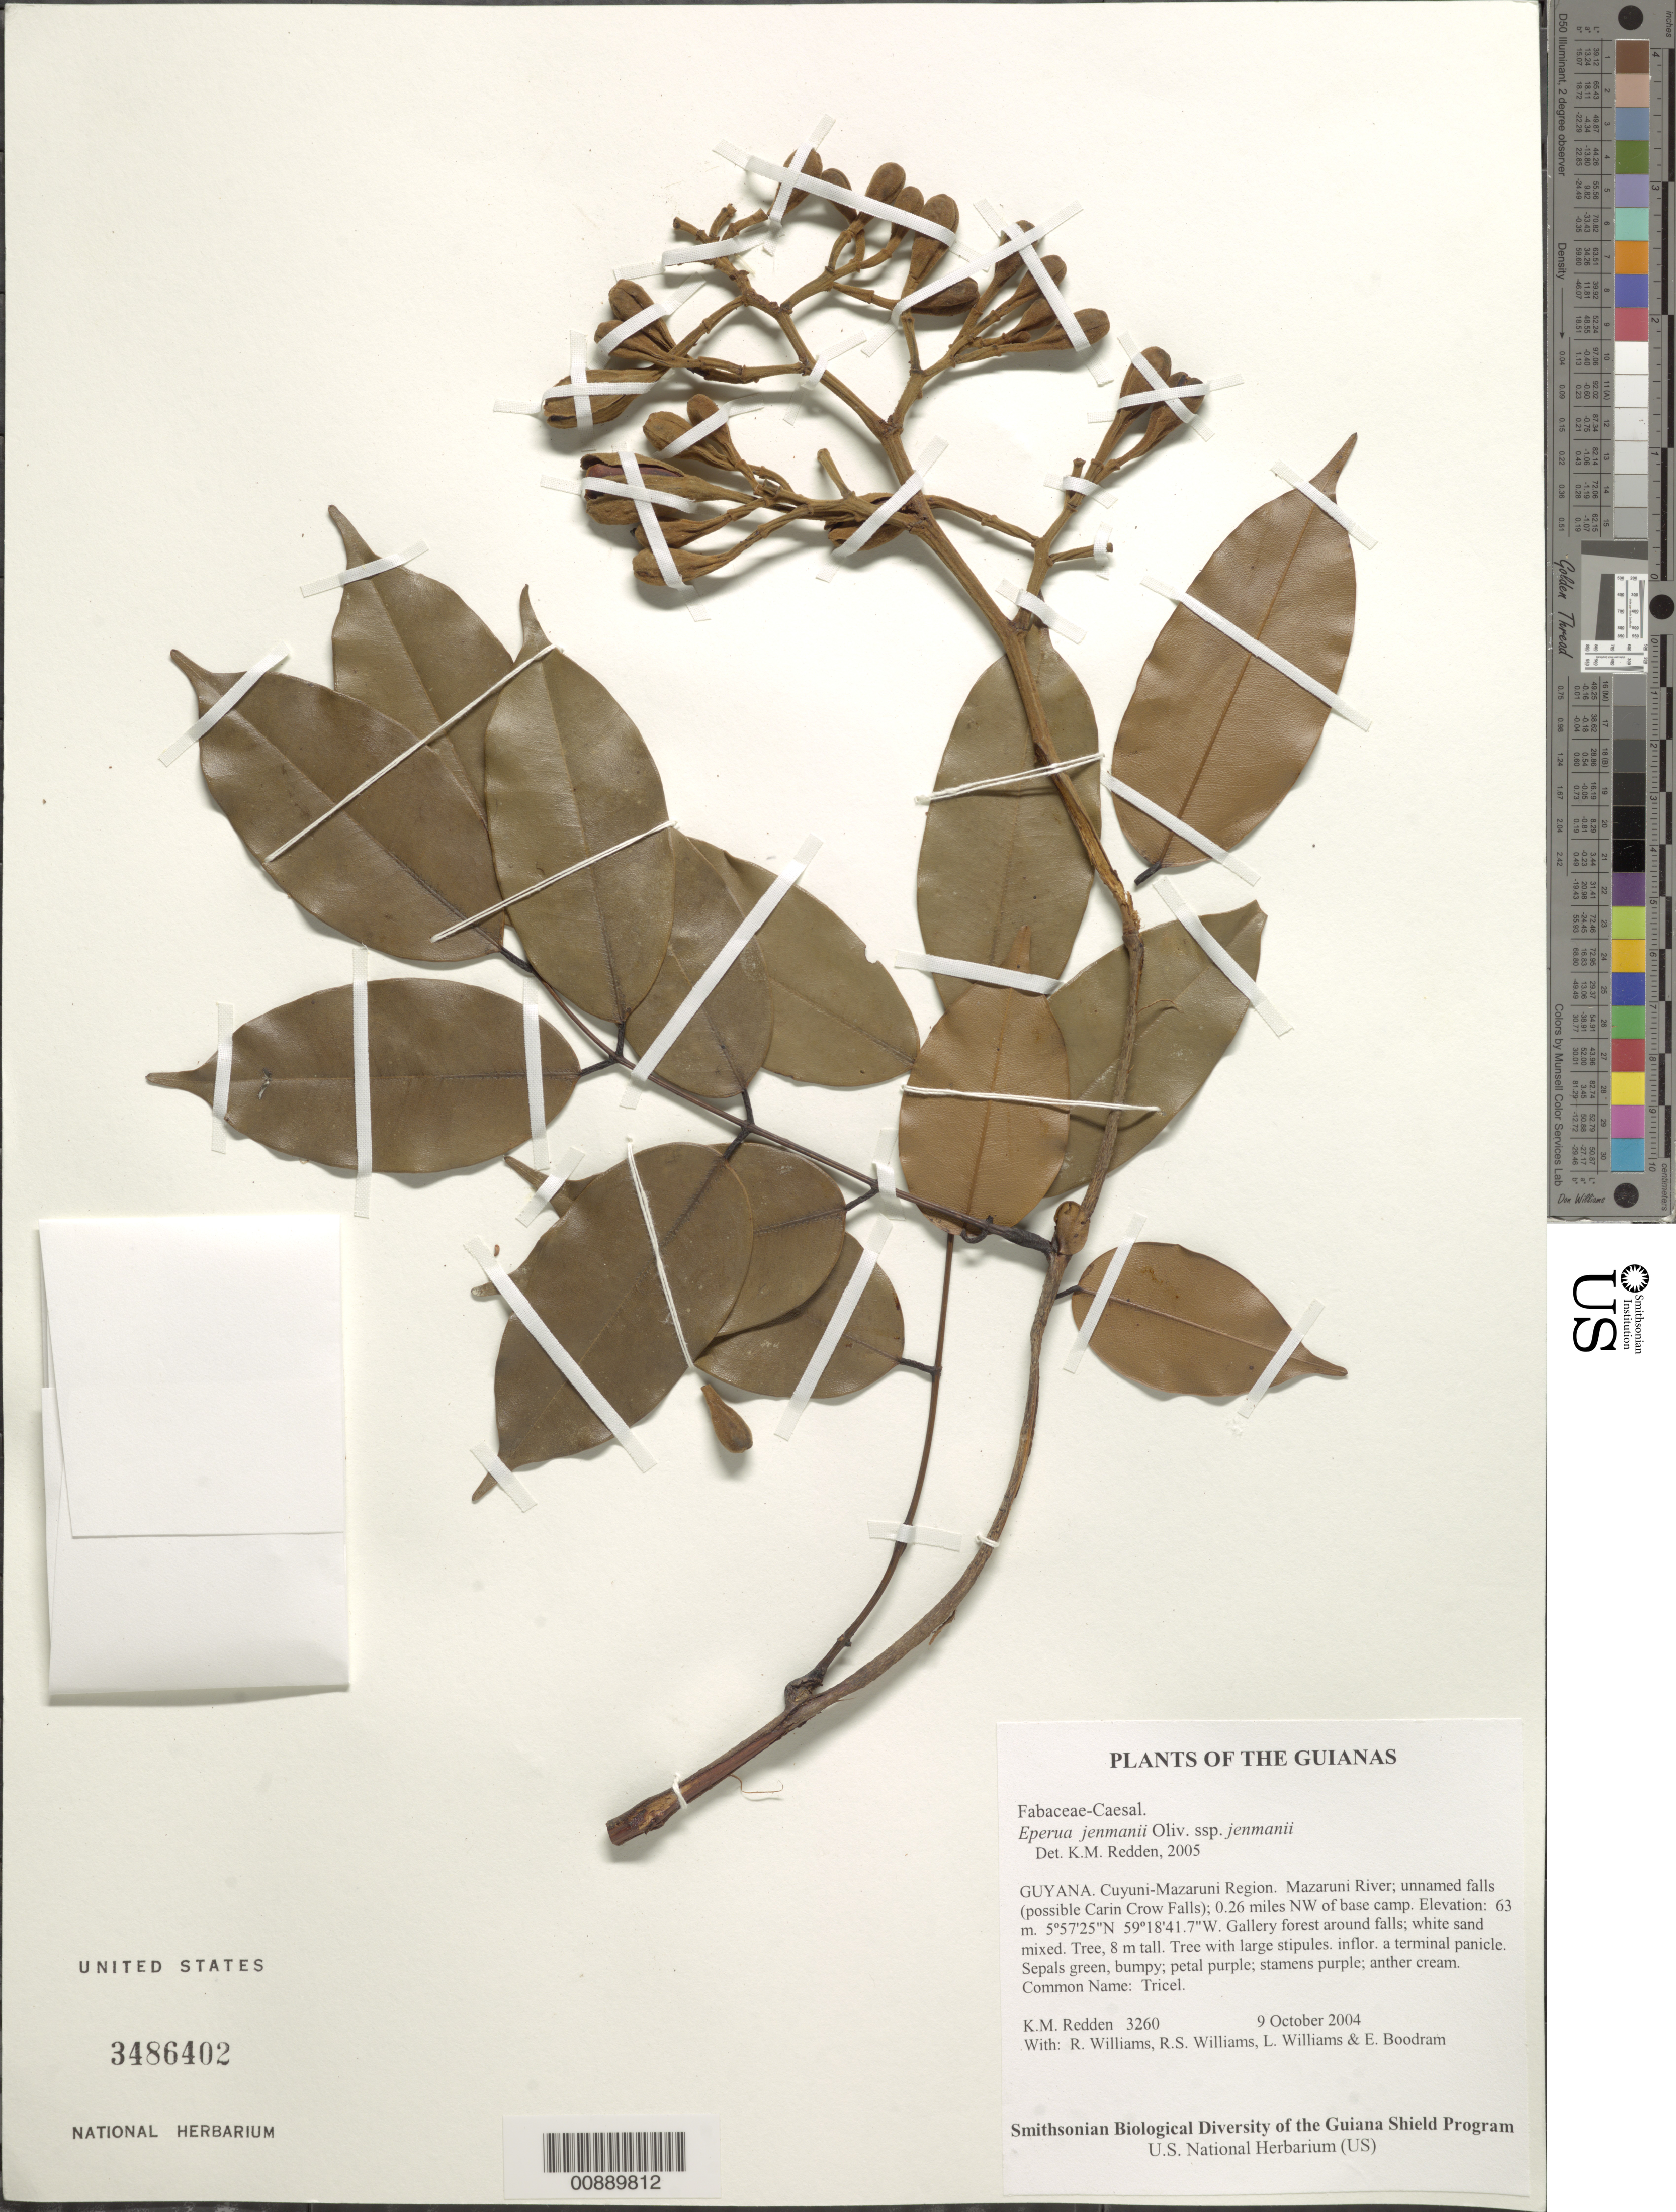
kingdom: Plantae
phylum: Tracheophyta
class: Magnoliopsida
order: Fabales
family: Fabaceae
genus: Eperua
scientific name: Eperua duckeana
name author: R.S. Cowan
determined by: Fortes, E. A.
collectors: K. M. Redden, R. Williams, R. S. Williams, L. Williams & E. Boodram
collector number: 3260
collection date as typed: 9 October 2004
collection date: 2004-10-09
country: Guyana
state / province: Cuyuni-Mazaruni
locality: Mazaruni River; unnamed falls (possible Carin Crow Falls); 0.26 miles NW of base camp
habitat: Gallery forest around falls; white sand mixed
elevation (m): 63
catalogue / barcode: US 3486402